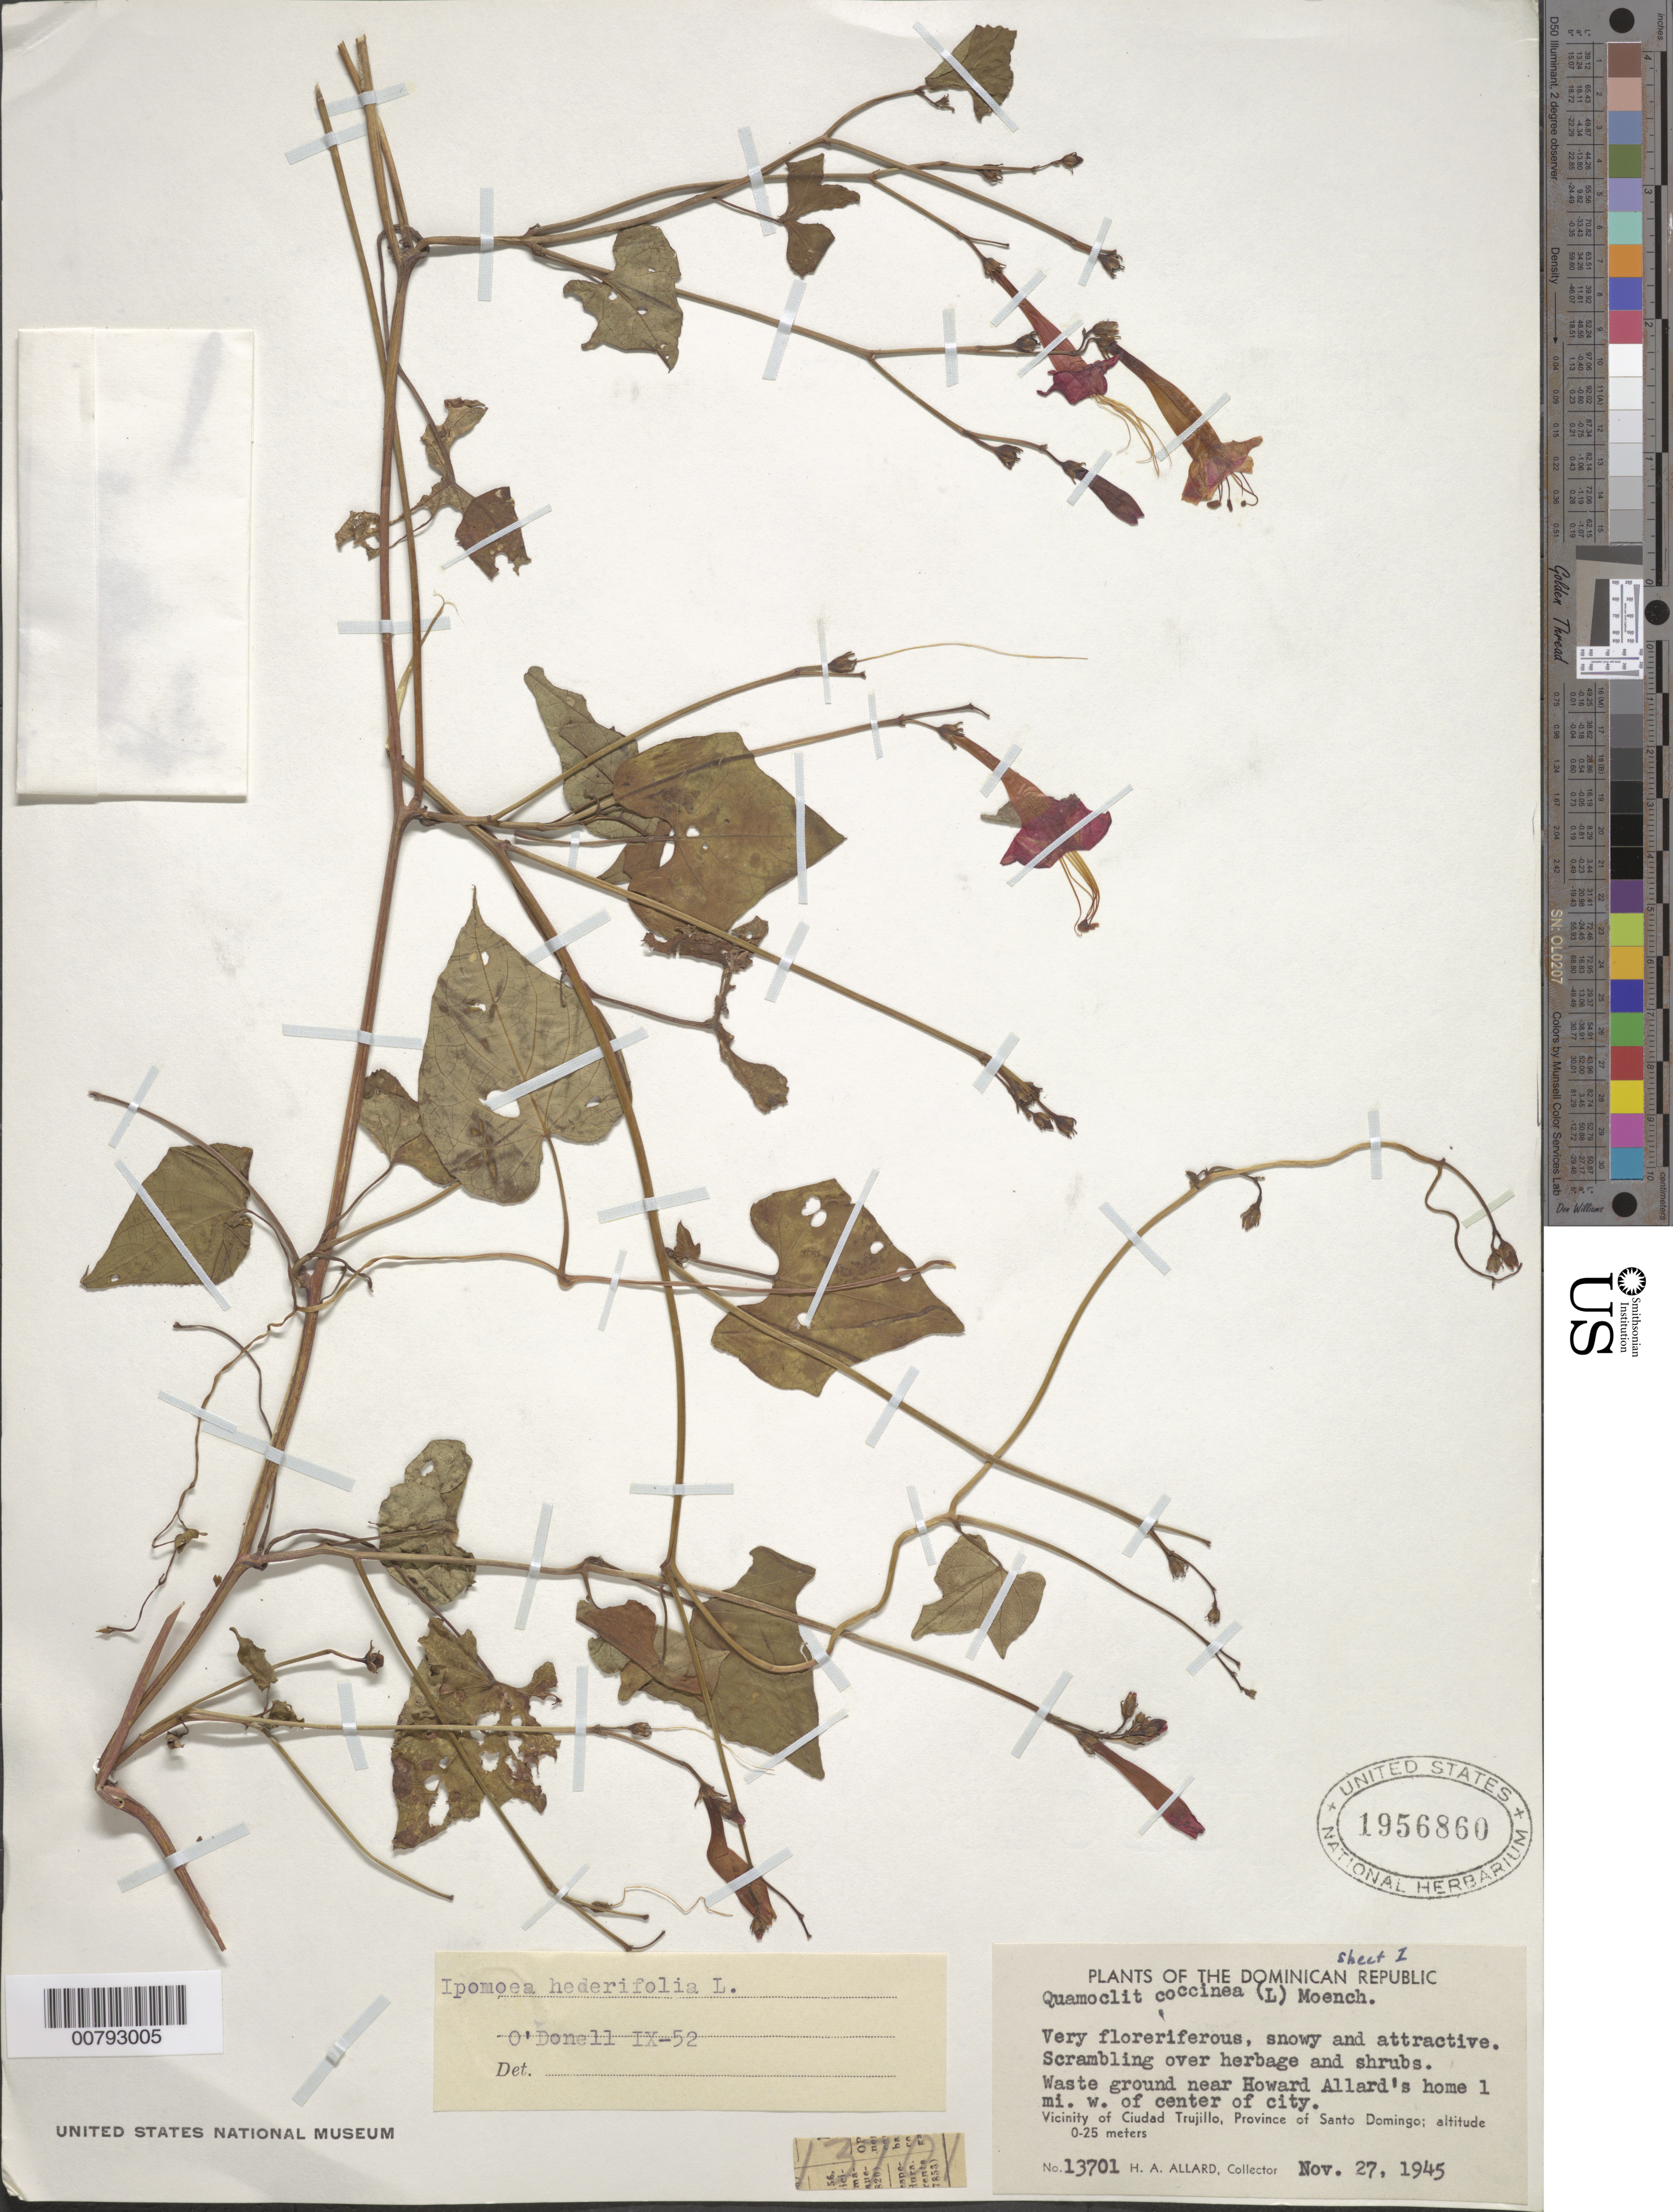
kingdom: Plantae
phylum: Tracheophyta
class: Magnoliopsida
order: Solanales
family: Convolvulaceae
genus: Ipomoea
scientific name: Ipomoea hederifolia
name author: L.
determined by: O'Donnell, --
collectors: H. A. Allard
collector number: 13701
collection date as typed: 27 Nov 1945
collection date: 1945-11-27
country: Dominican Republic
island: Hispaniola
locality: Province of Santo Domingo, vicinity of Ciudad Trujillo, near Howard Allard's home 1 mile W of center of city.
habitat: Waste ground.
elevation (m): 0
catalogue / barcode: US 1956860